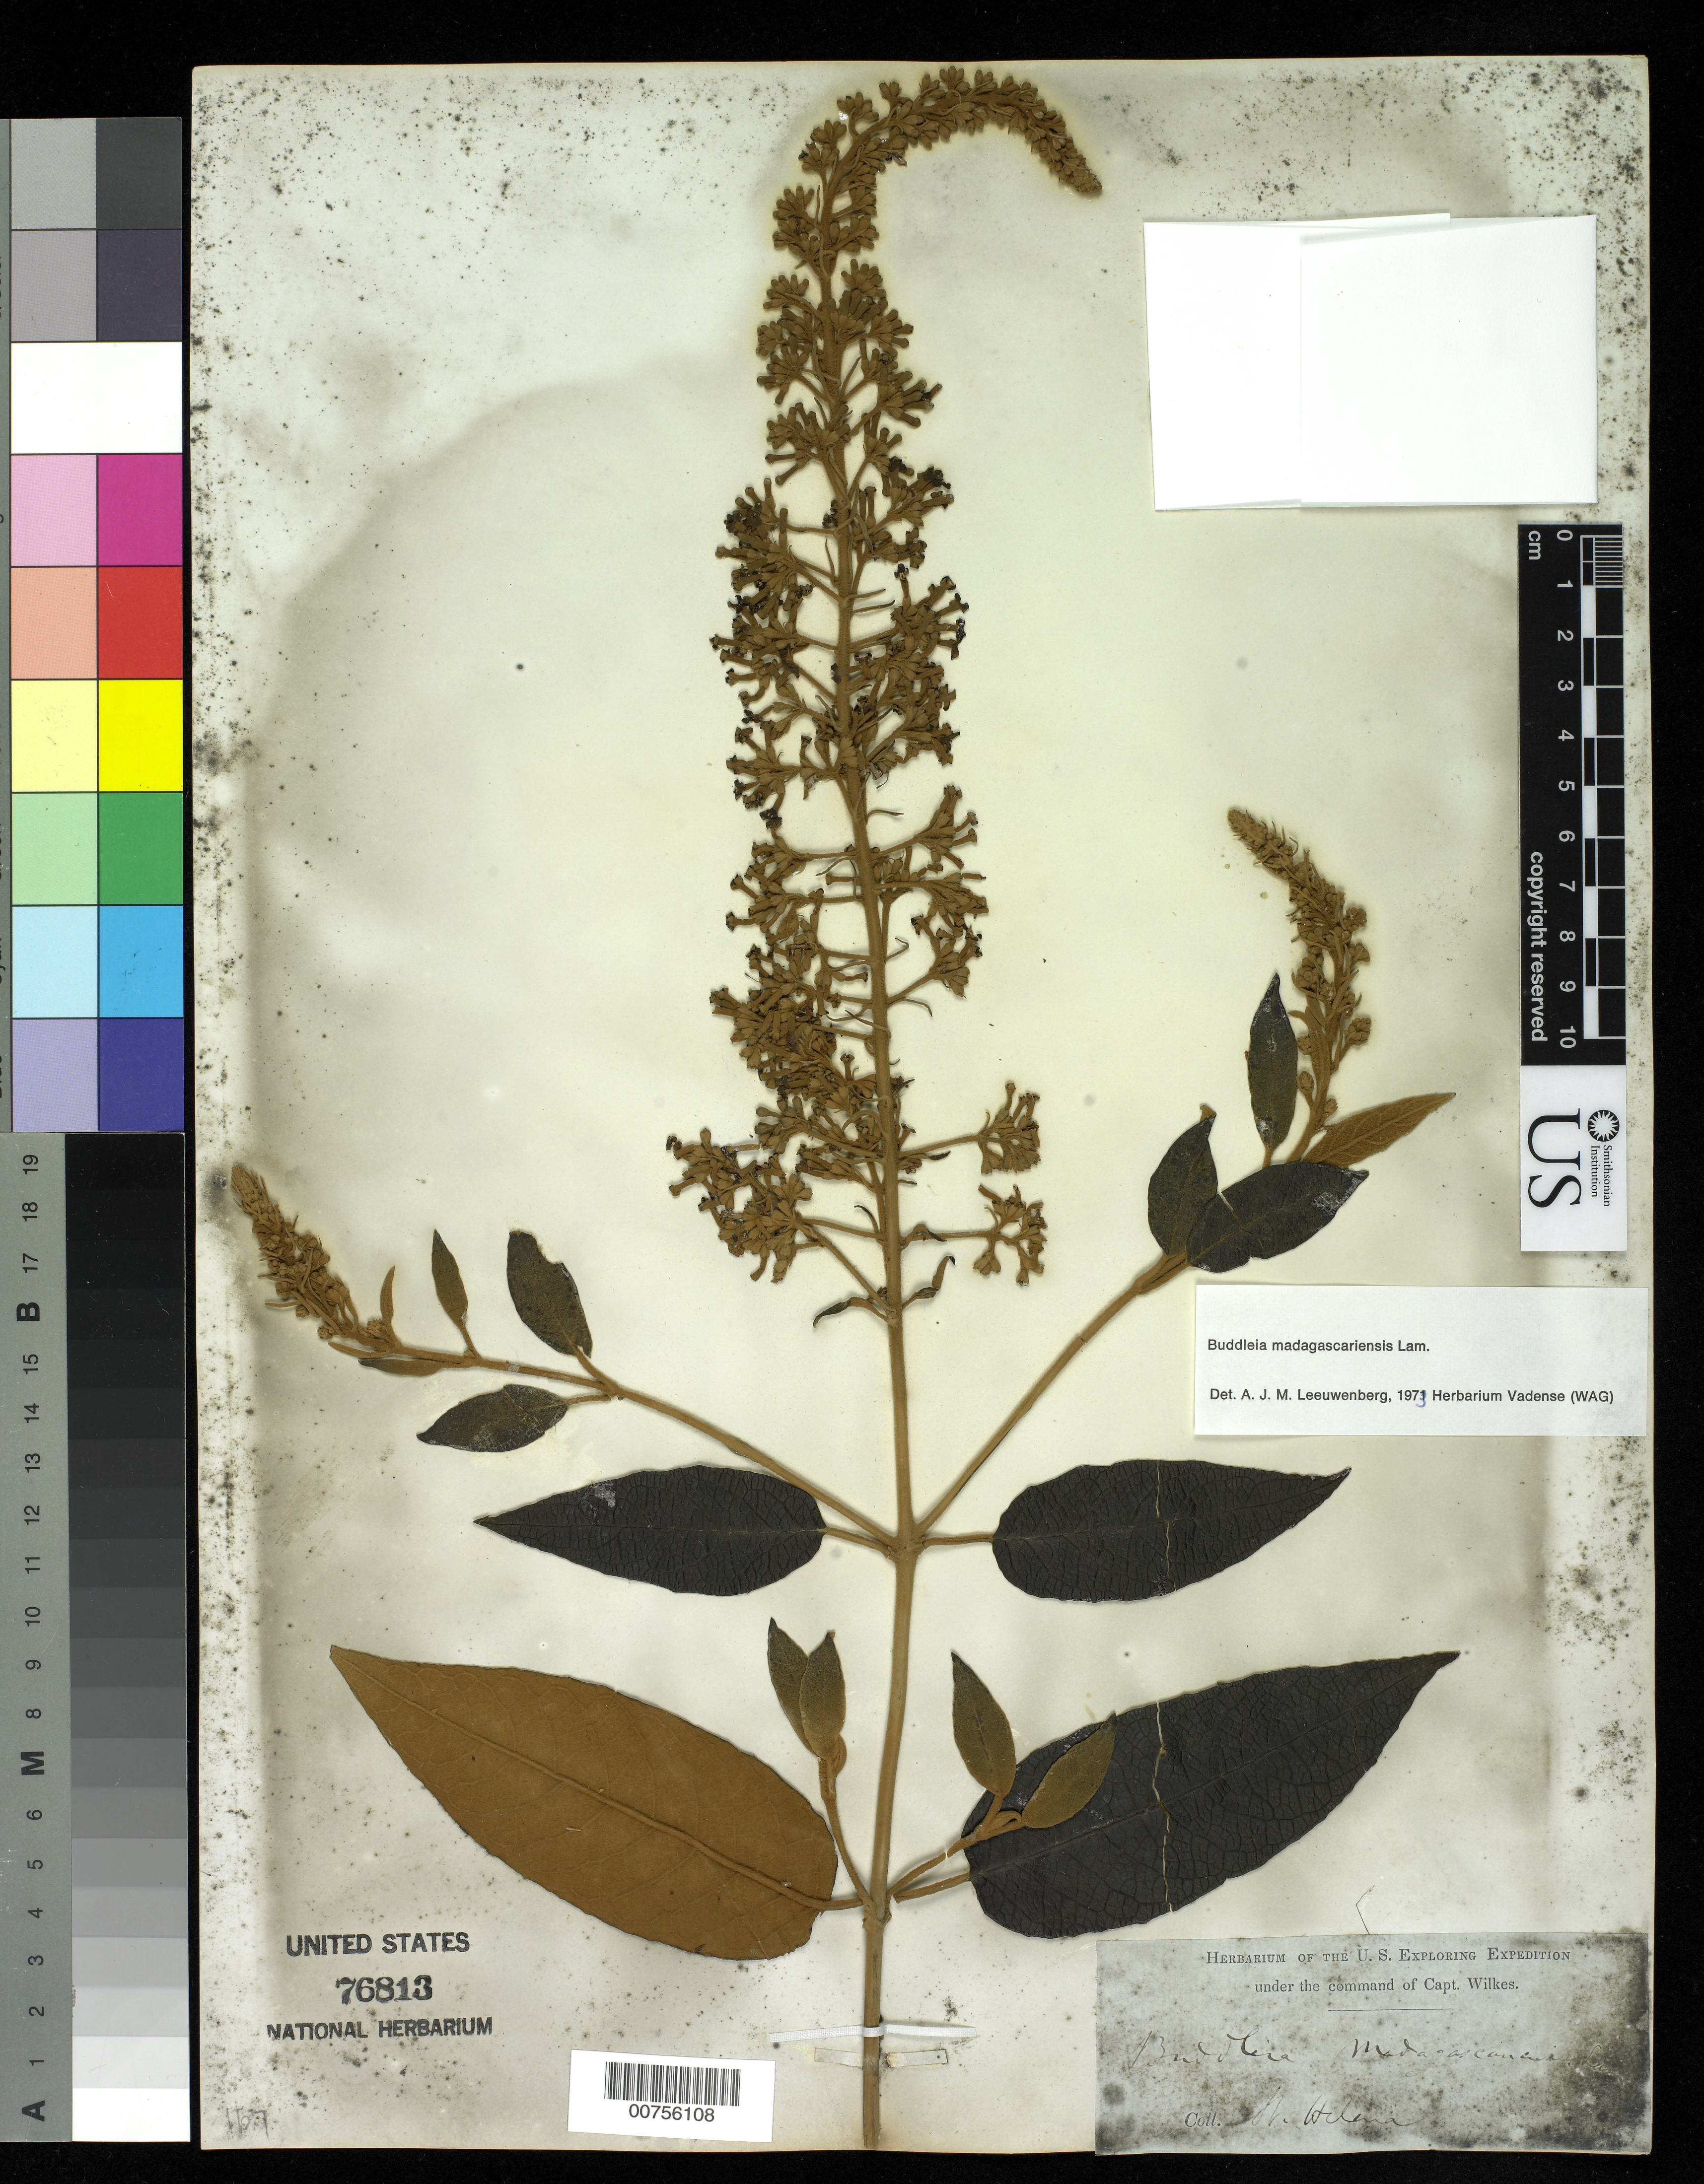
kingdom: Plantae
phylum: Tracheophyta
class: Magnoliopsida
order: Lamiales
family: Scrophulariaceae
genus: Buddleja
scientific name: Buddleja madagascariensis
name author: Lam.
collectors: Wilkes Explor. Exped.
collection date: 1838/1842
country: St. Helena Islands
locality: W. Helena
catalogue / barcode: US 76813